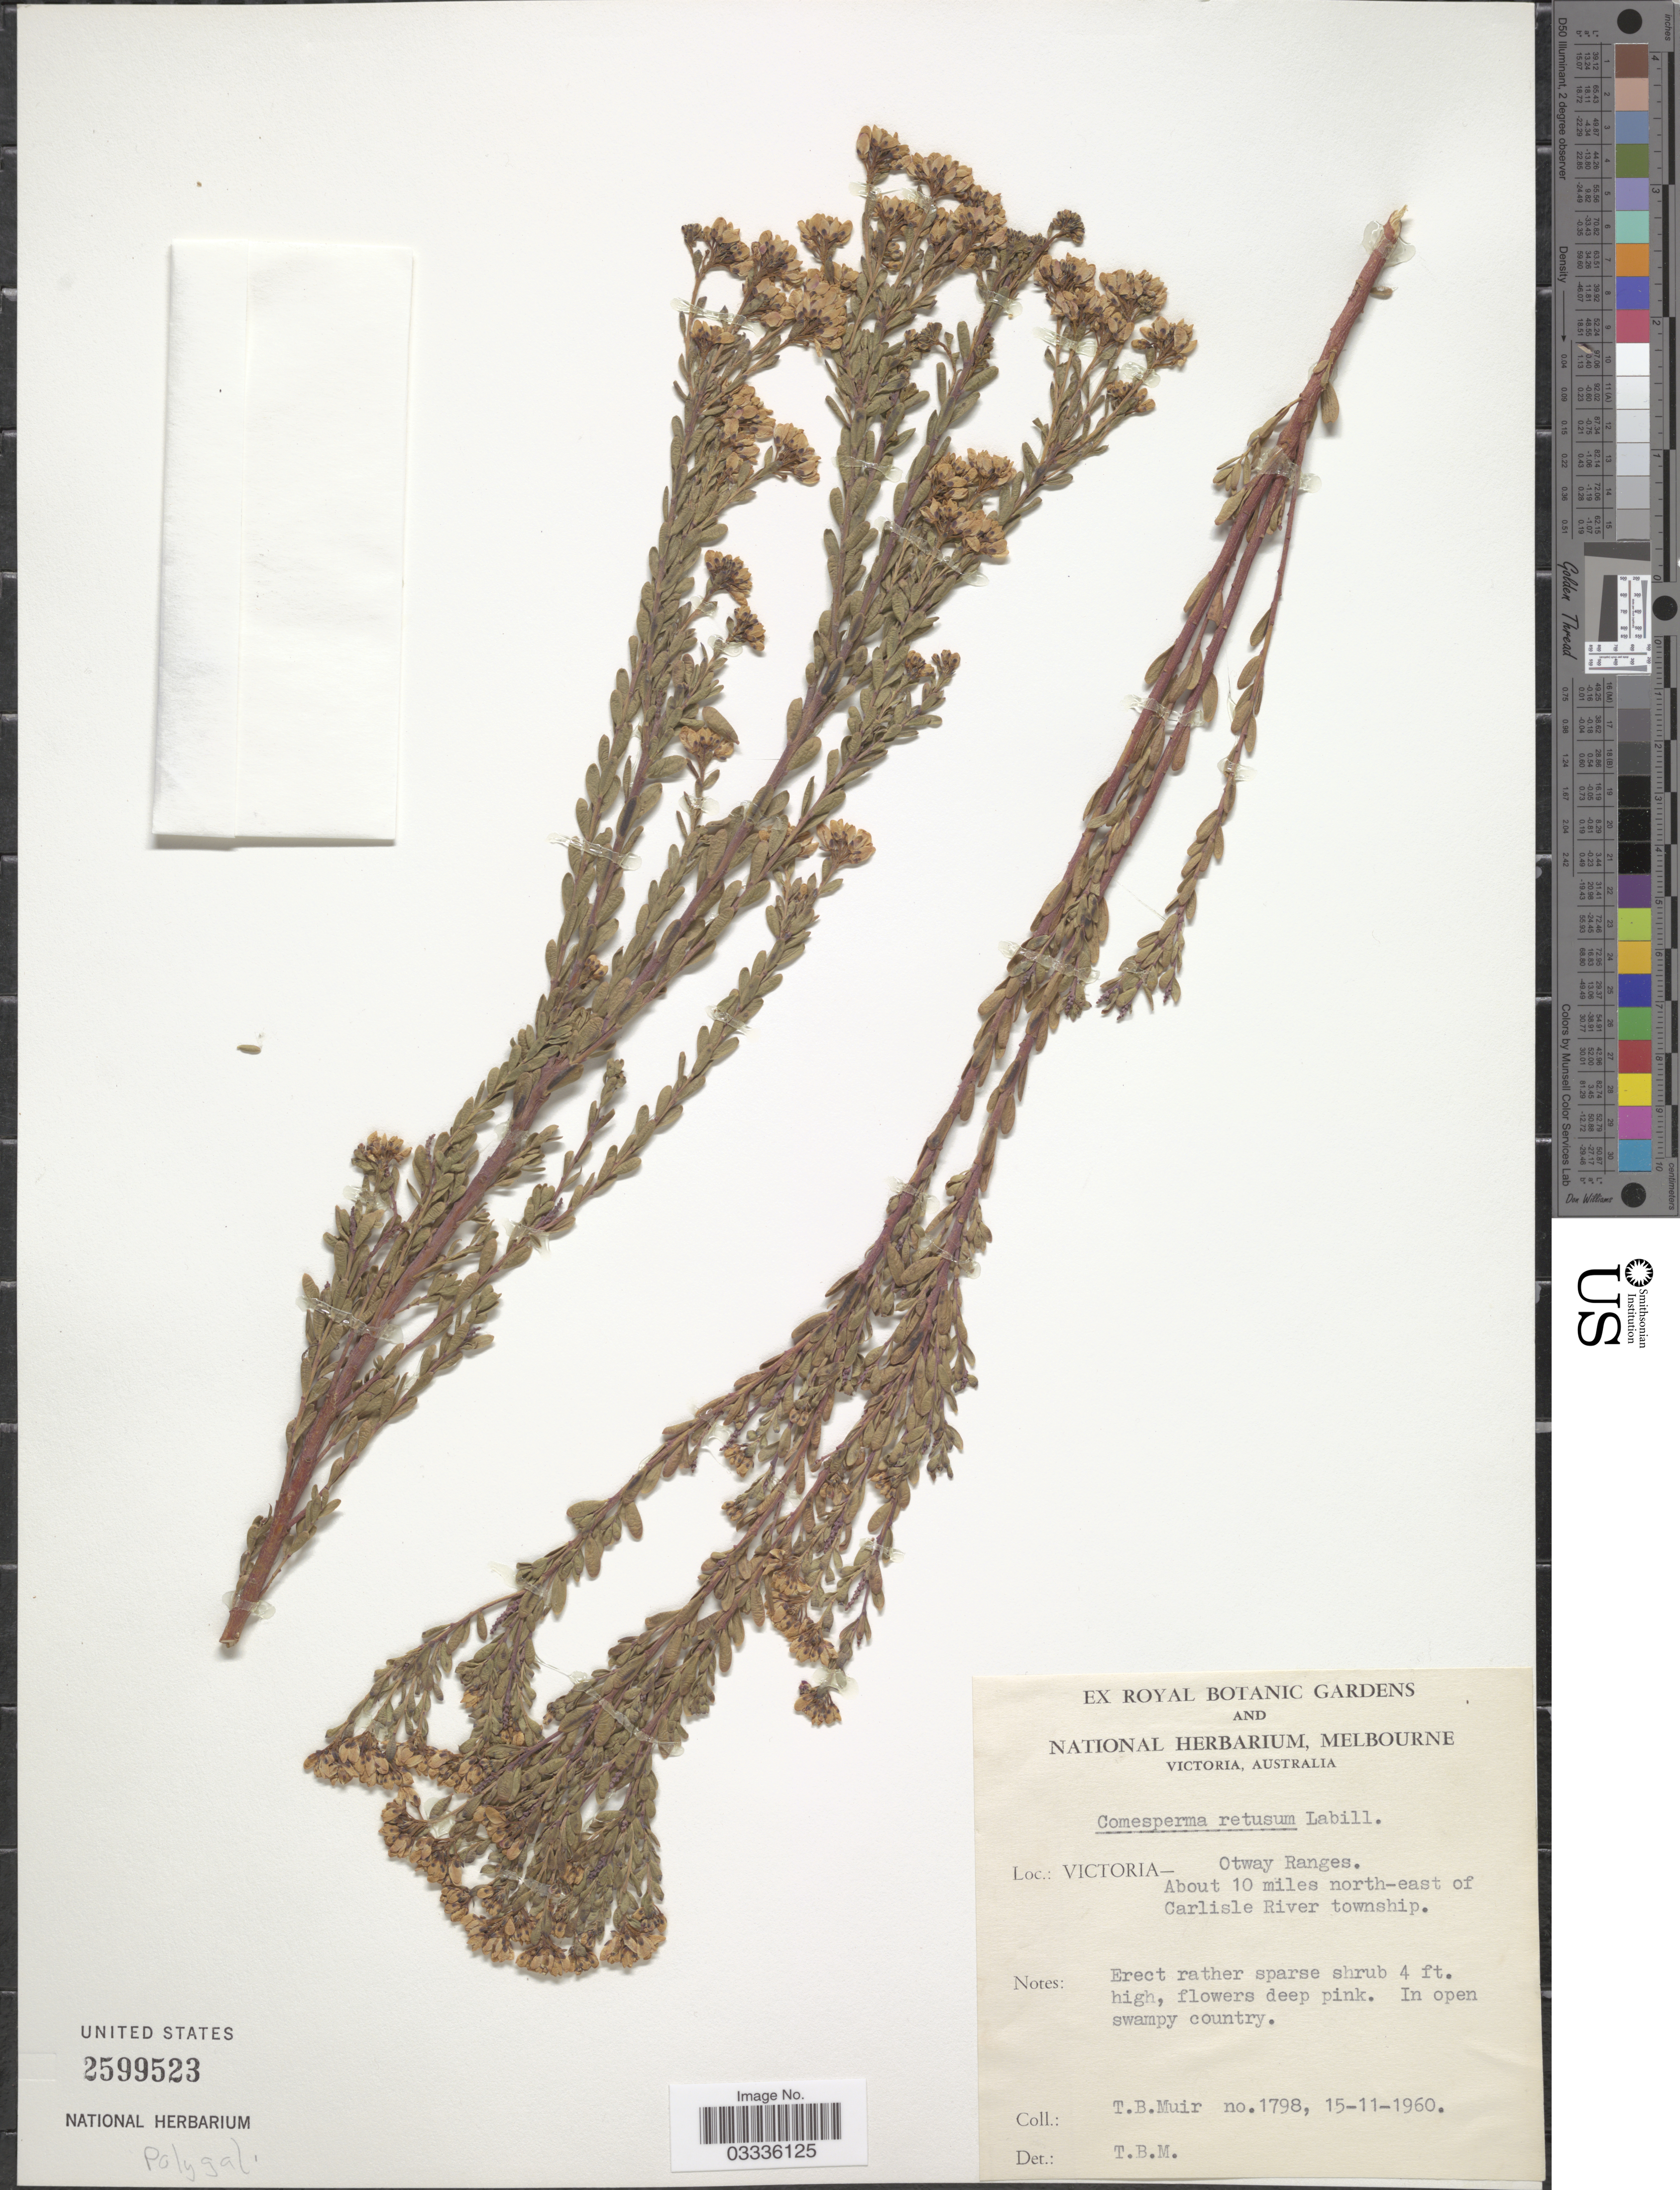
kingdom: Plantae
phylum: Tracheophyta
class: Magnoliopsida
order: Fabales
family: Polygalaceae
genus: Comesperma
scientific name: Comesperma retusum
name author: Labill.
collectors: T. Muir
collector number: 1798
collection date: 1960-11-15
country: Australia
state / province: Victoria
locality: Victoria- Otway Ranges. About 10 miles north-east of Carlisle River township.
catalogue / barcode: US 2599523